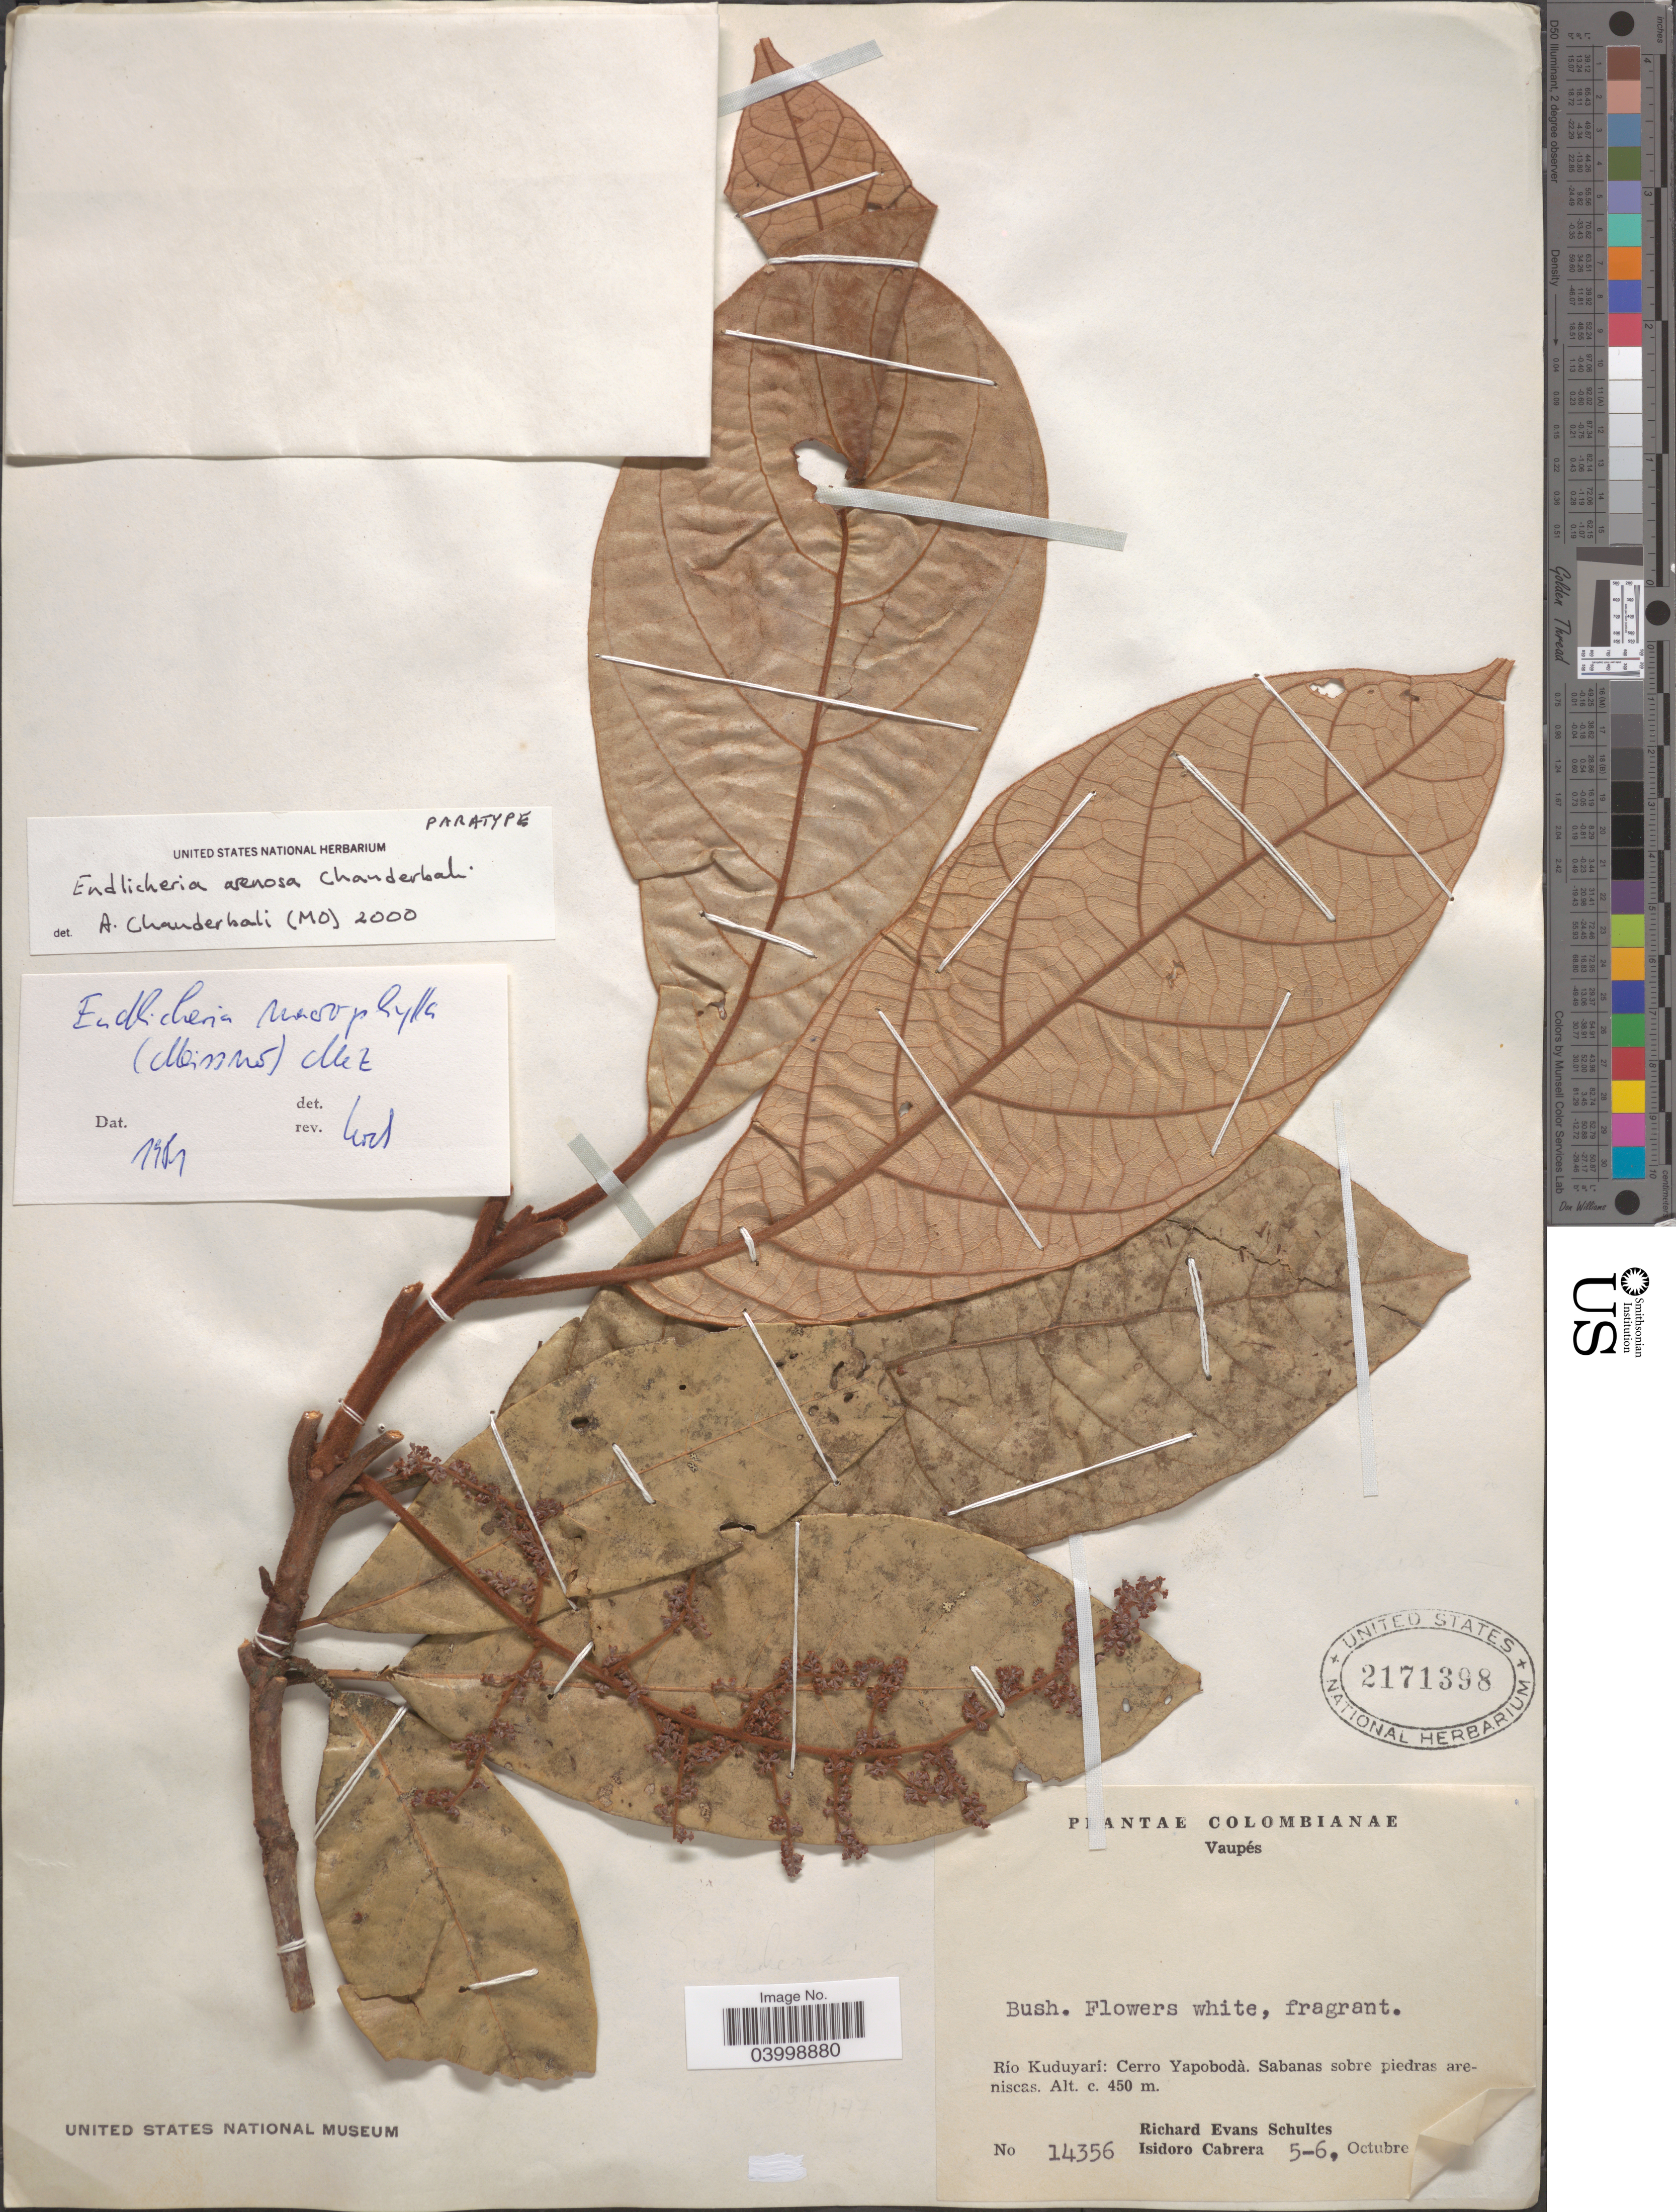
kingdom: Plantae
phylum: Tracheophyta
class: Magnoliopsida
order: Laurales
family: Lauraceae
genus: Endlicheria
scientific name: Endlicheria arenosa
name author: Chanderb.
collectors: R. E. Schultes & I. Cabrera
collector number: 14356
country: Colombia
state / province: Vaupés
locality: Río Kuduyarí: Cerro Yapobodà. Sabanas sobre piedras areniscas.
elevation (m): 450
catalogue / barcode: US 2171398